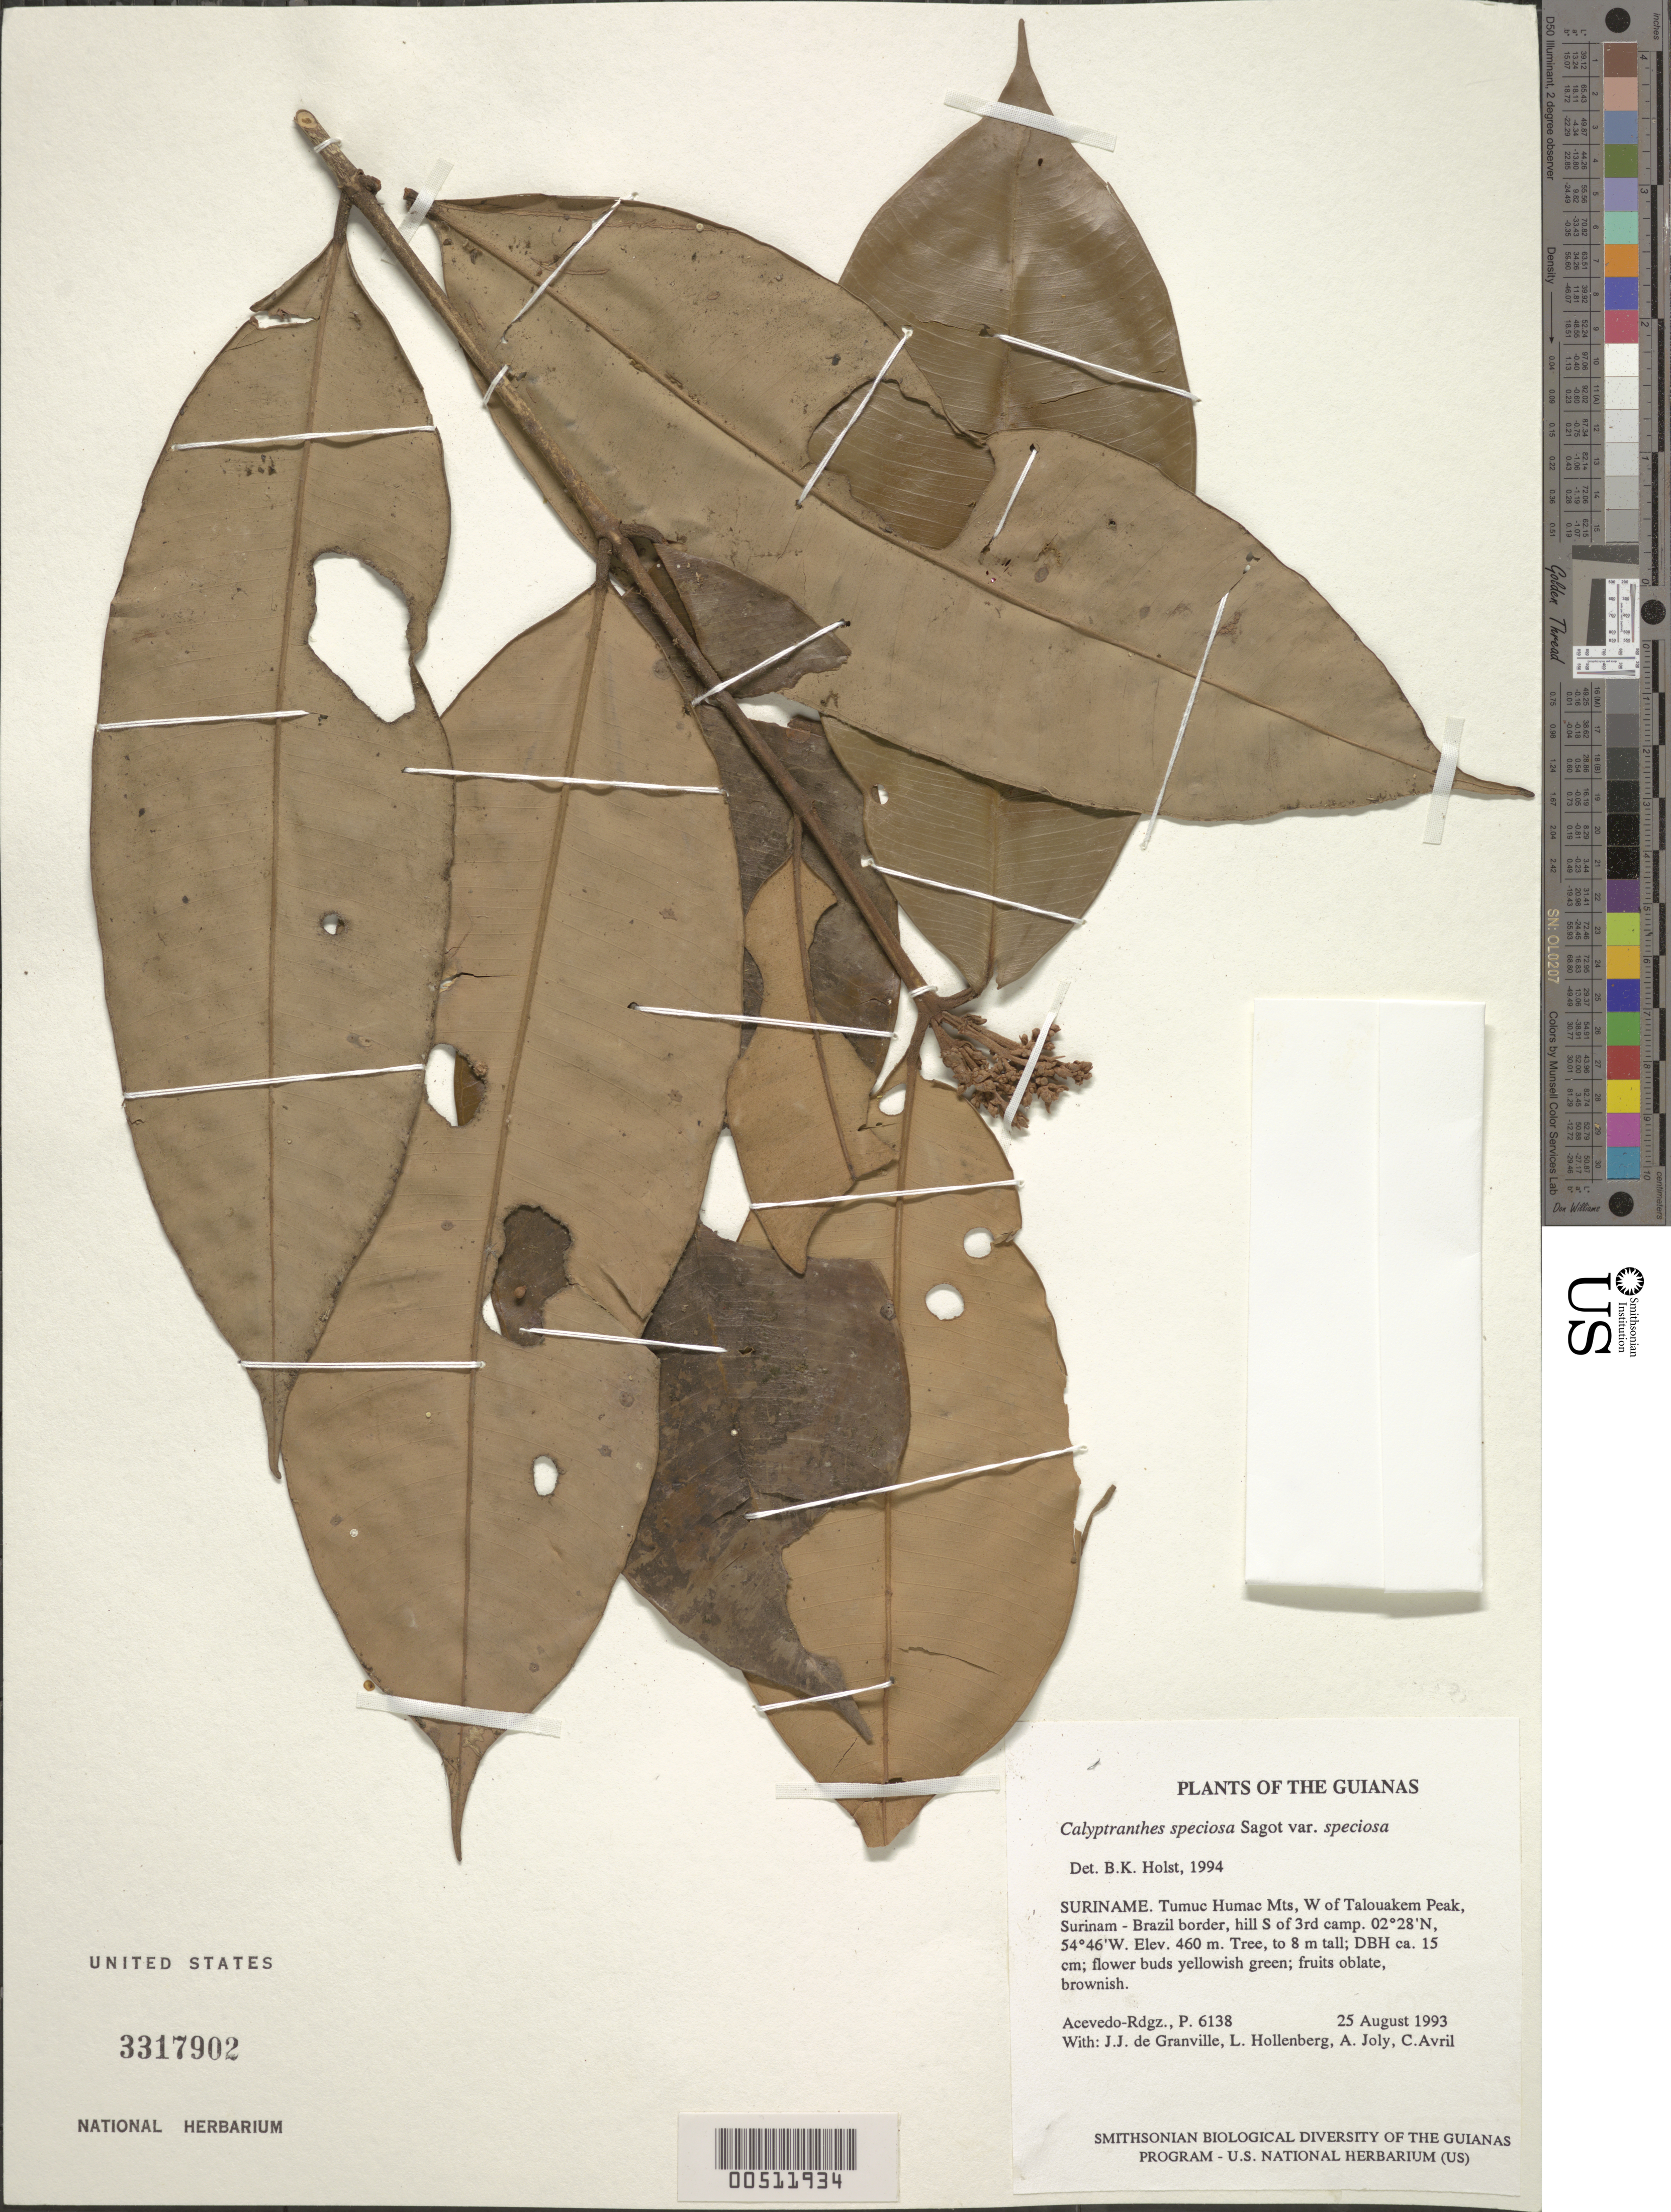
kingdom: Plantae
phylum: Tracheophyta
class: Magnoliopsida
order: Myrtales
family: Myrtaceae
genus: Myrcia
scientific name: Myrcia neospeciosa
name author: A.R. Lourenço & E. Lucas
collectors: P. Acevedo-Rodr.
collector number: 6138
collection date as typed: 25 Aug 1993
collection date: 1993-08-25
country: Suriname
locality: Tumuc Humac Mts, W of Talouakem Peak, Surinam - Brazil border, hill S of 3rd camp.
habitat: Hillside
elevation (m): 460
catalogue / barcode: US 3317902